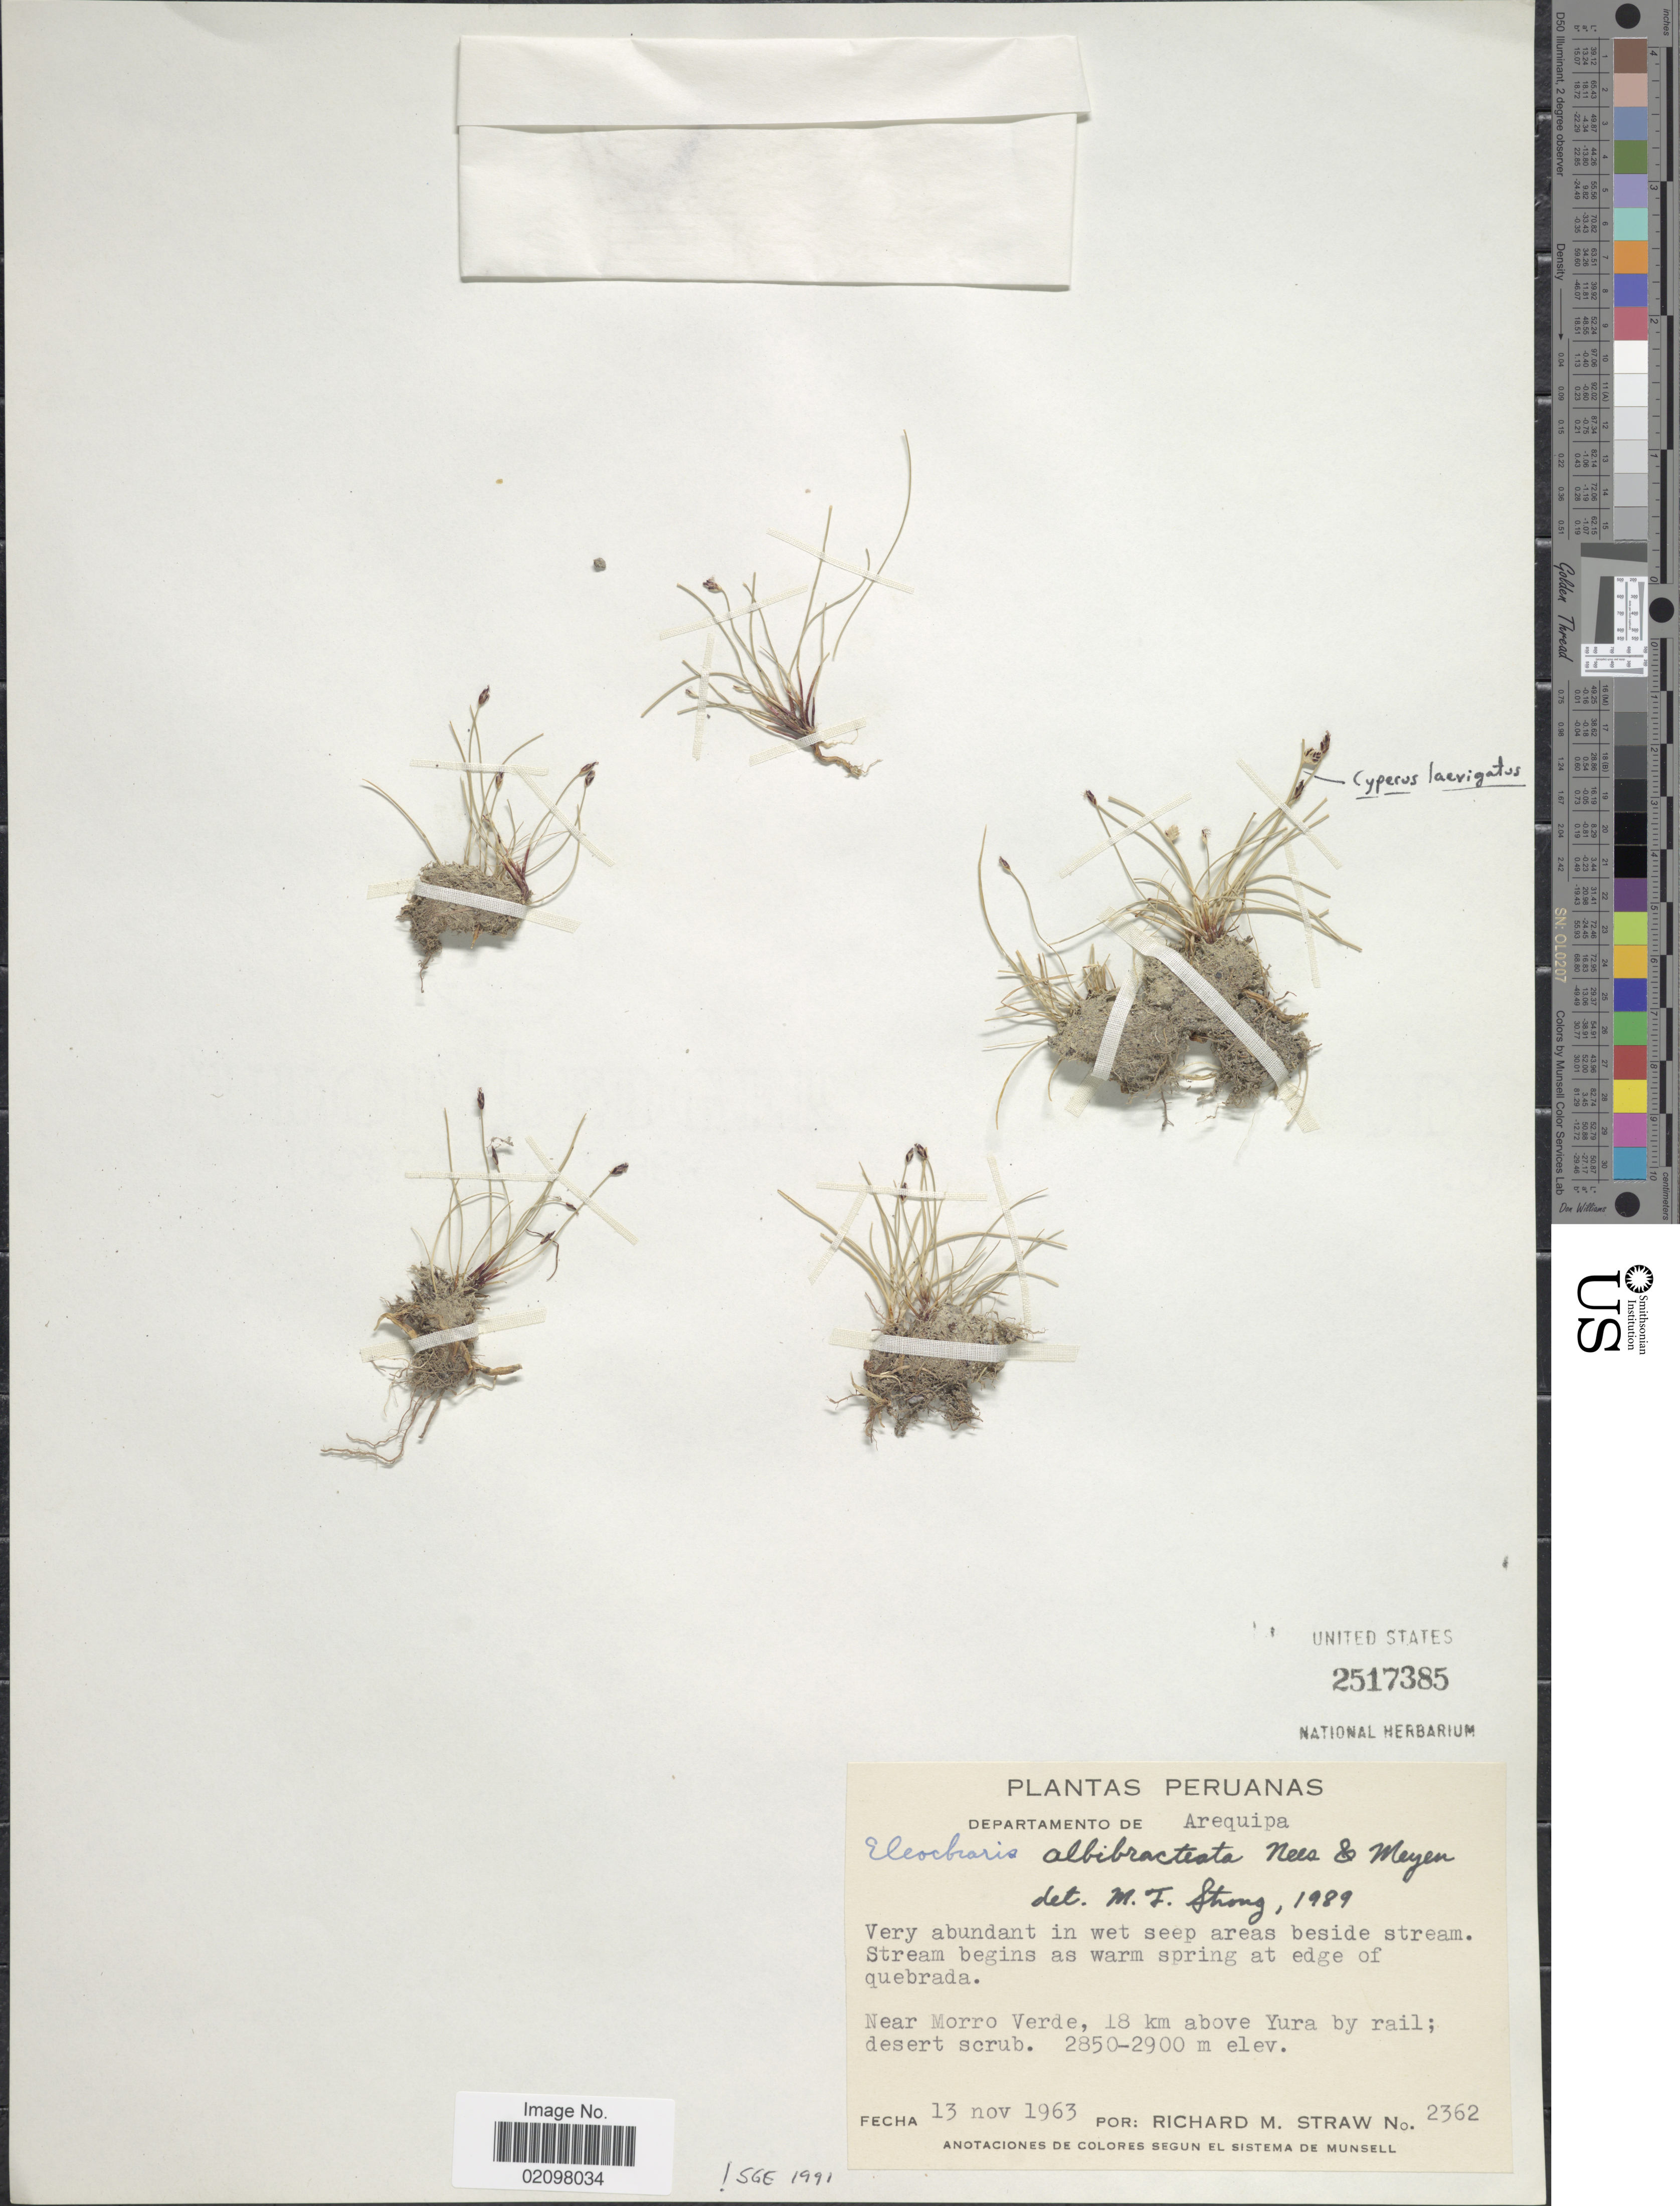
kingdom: Plantae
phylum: Tracheophyta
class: Liliopsida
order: Poales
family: Cyperaceae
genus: Eleocharis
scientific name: Eleocharis albibracteata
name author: Nees & Meyen ex Kunth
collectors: R. M. Straw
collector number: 2362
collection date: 1963-11-13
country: Peru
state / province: Arequipa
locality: Departamento de Arequipa, Stream begins as warm spring at edge of quebrada, Near Morro Verde, 18 km above Yura by rail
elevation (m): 2850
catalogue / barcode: US 2517385